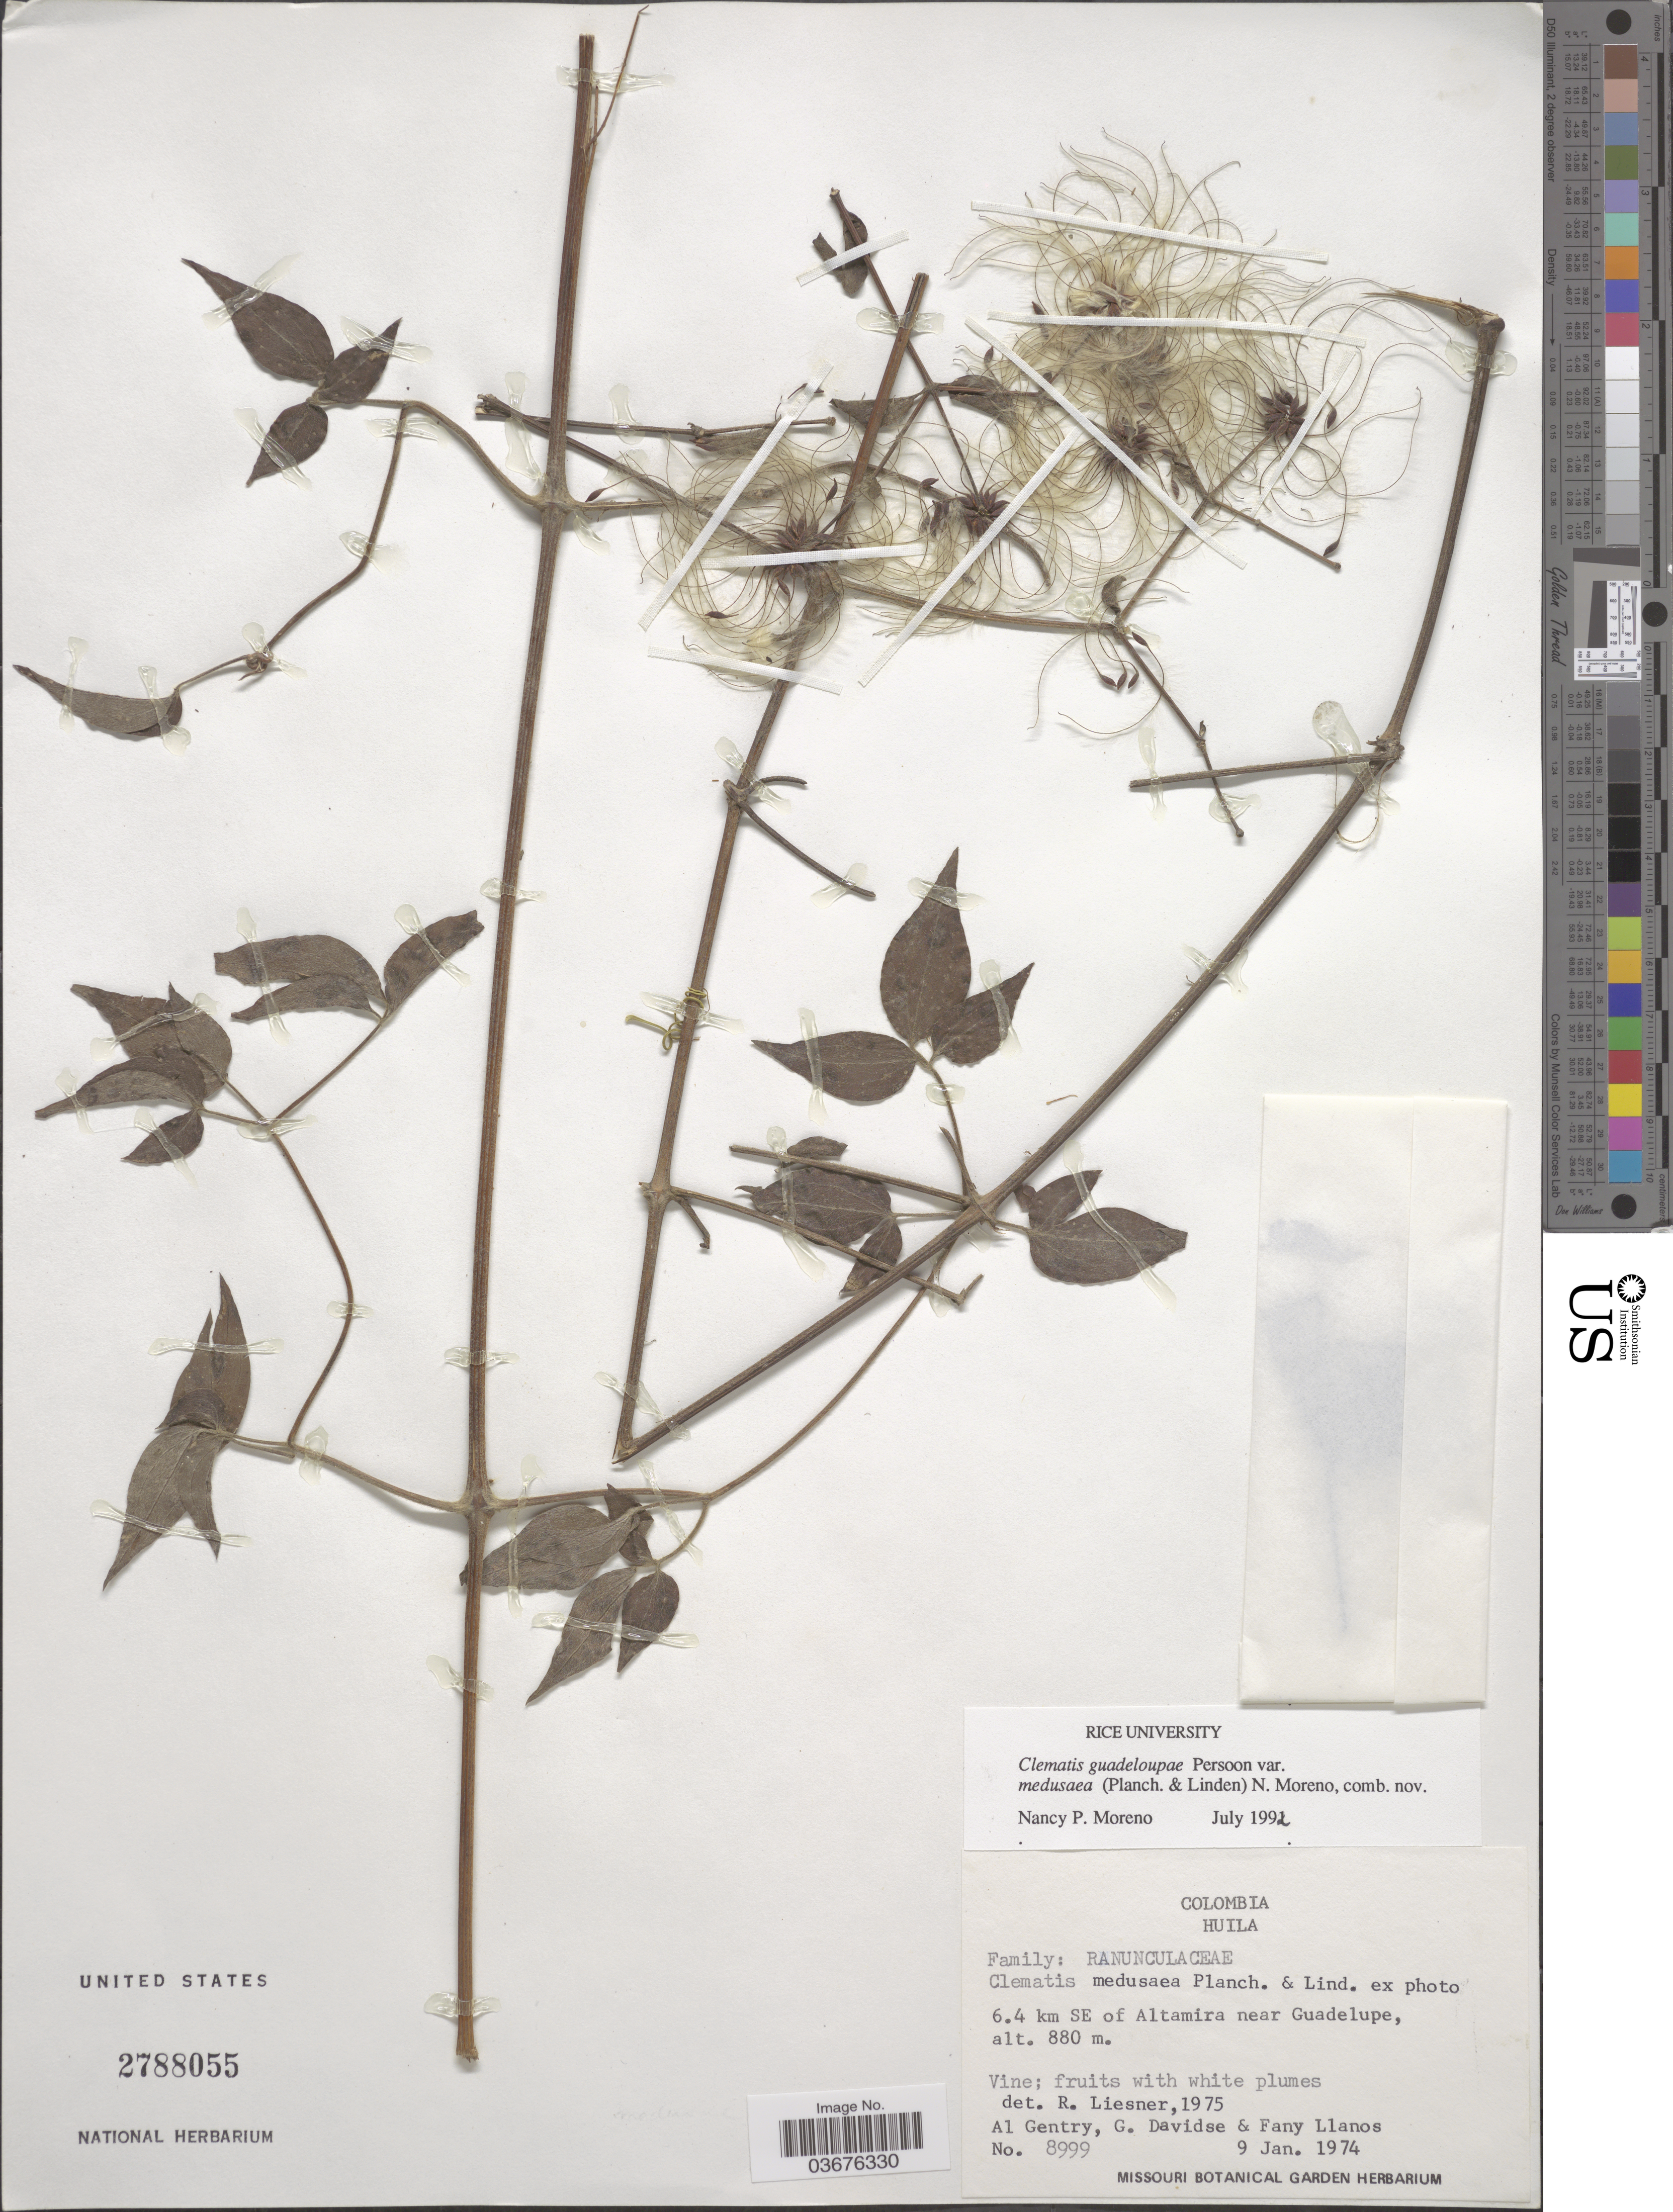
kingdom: Plantae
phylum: Tracheophyta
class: Magnoliopsida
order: Ranunculales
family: Ranunculaceae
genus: Clematis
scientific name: Clematis guadeloupae var. medusaea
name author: (Planch. & Linden) N.P. Moreno ex P.E. Berry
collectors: A. H. Gentry, G. Davidse & F. Llanos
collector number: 8999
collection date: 1974-01-09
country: Colombia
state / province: Huila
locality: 6.4 km SE of Altamira near Guadelupe.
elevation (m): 880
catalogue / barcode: US 2788055